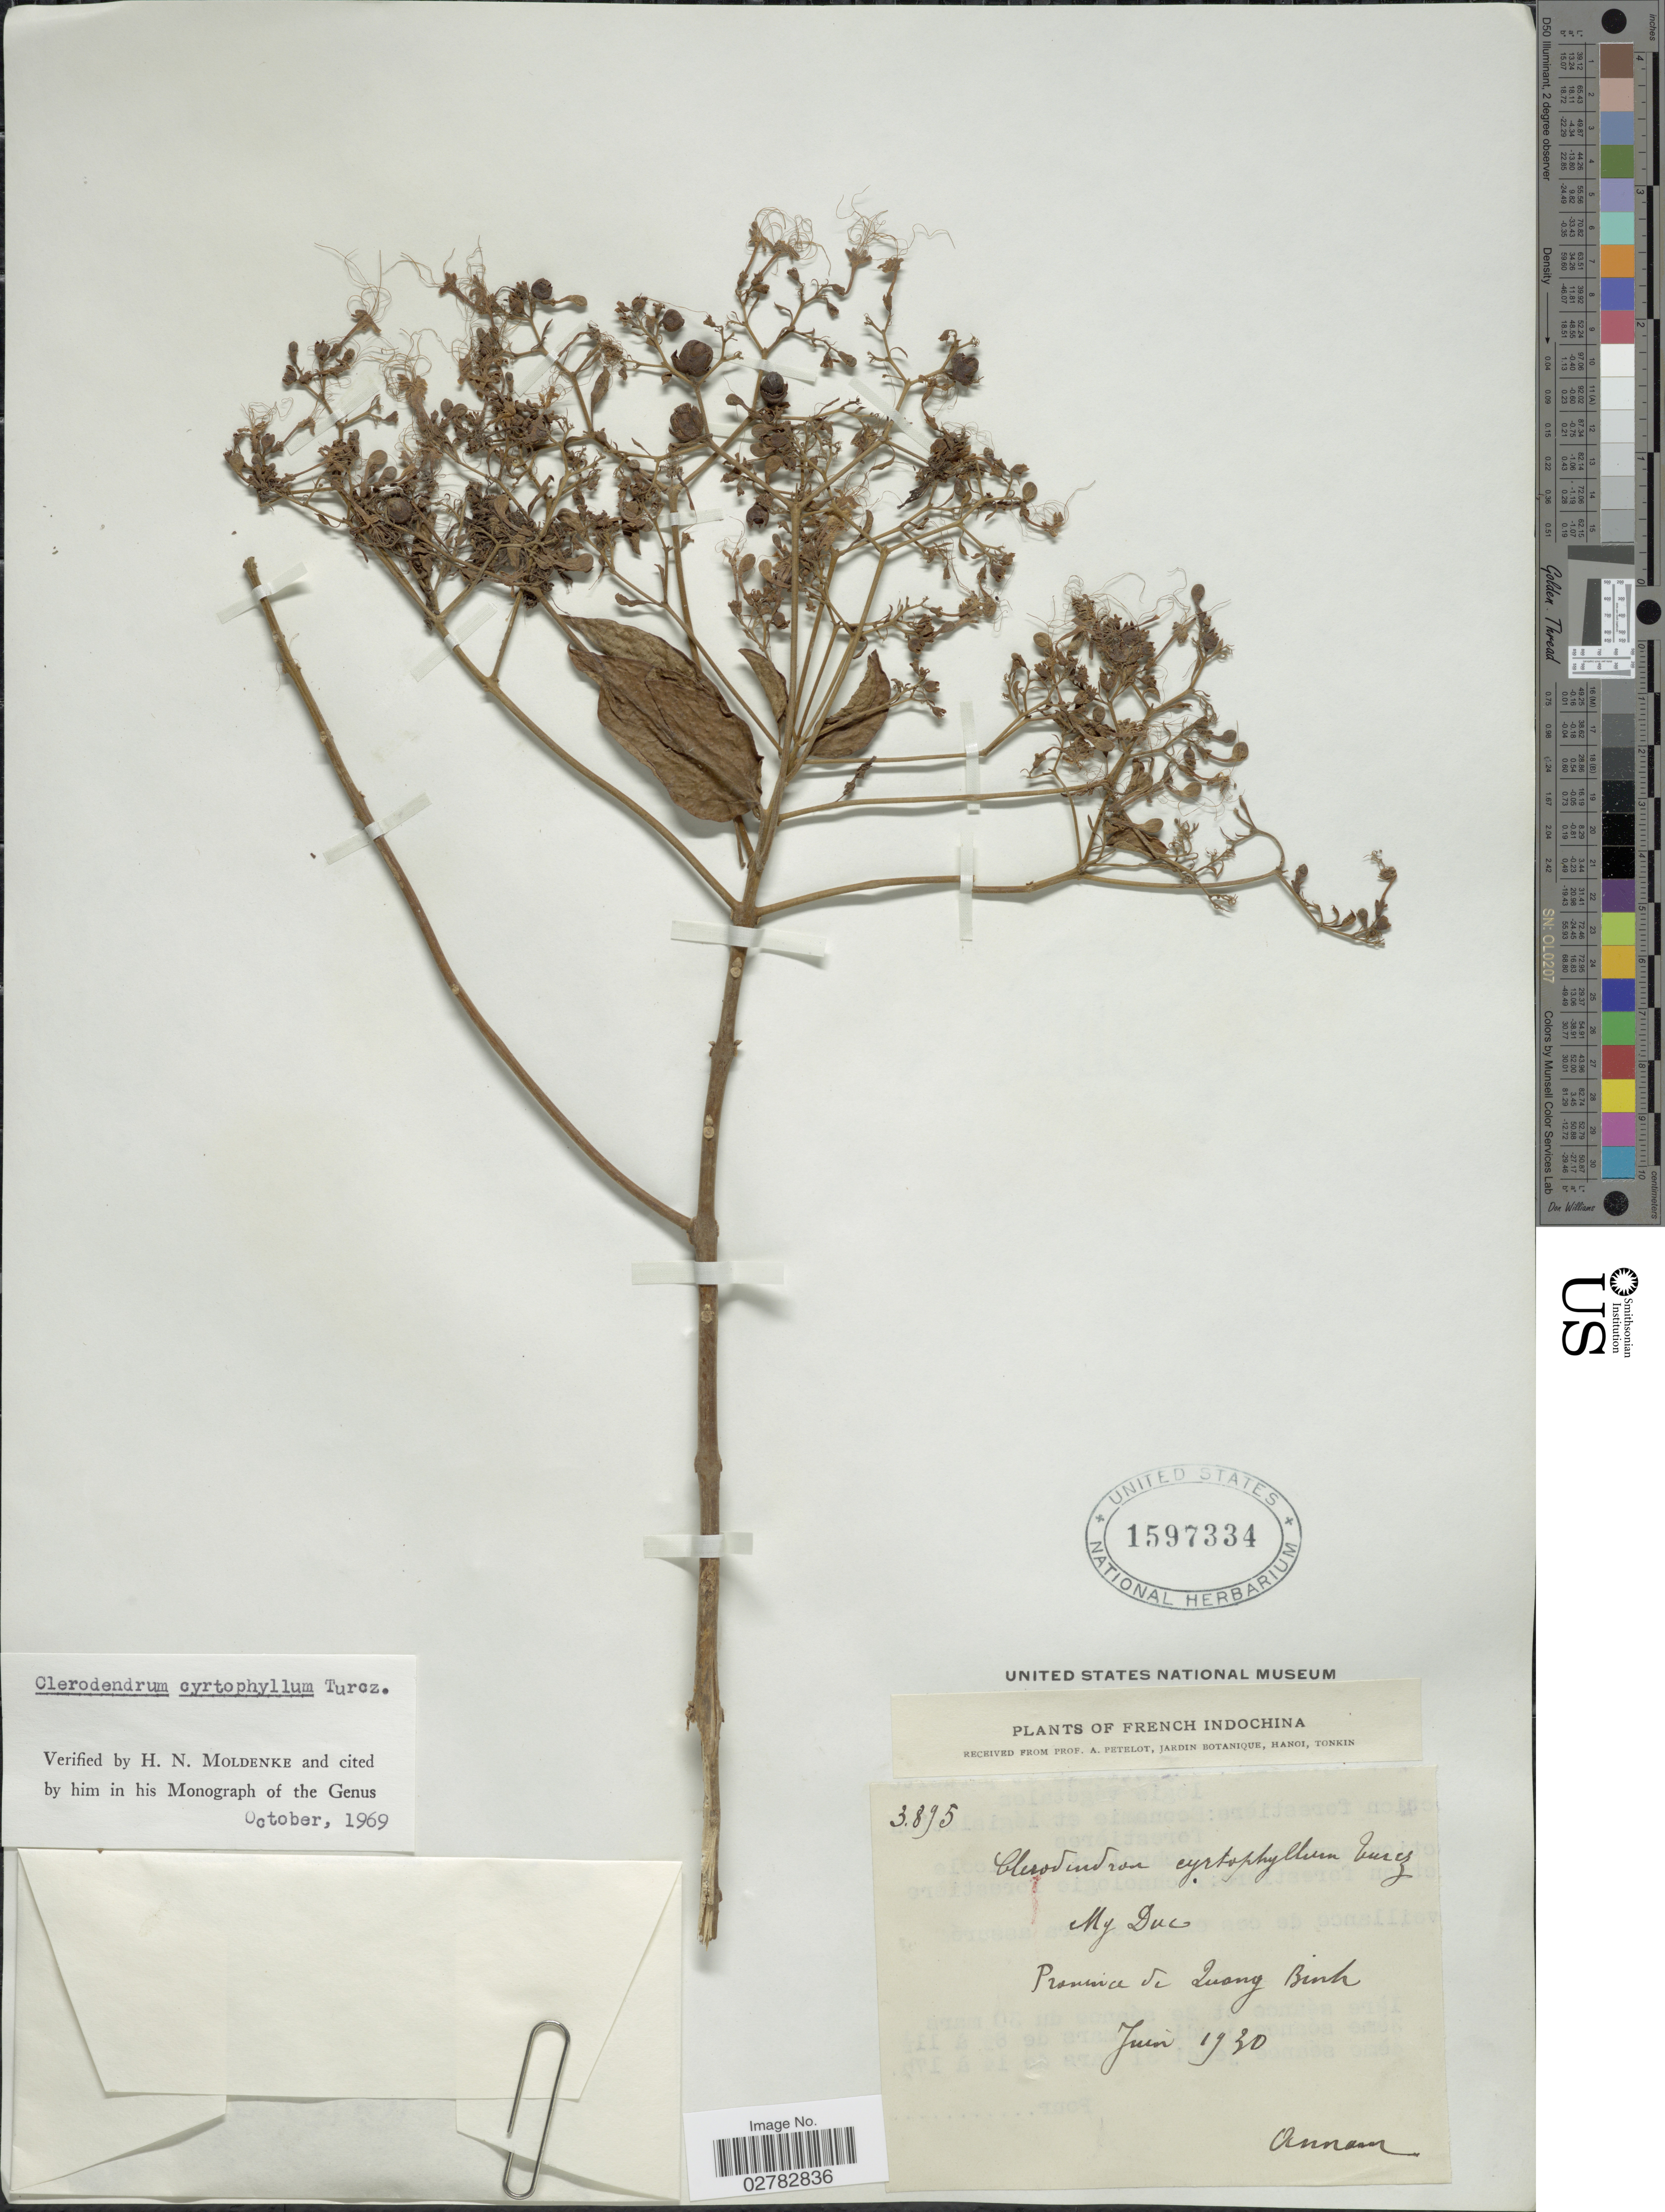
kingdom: Plantae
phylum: Tracheophyta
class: Magnoliopsida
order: Lamiales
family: Lamiaceae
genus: Clerodendrum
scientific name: Clerodendrum cyrtophyllum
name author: Turcz.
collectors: A. Petelot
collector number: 3895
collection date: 1930-06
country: Vietnam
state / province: Quang Binh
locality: French Indochina. Annam.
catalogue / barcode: US 1597334